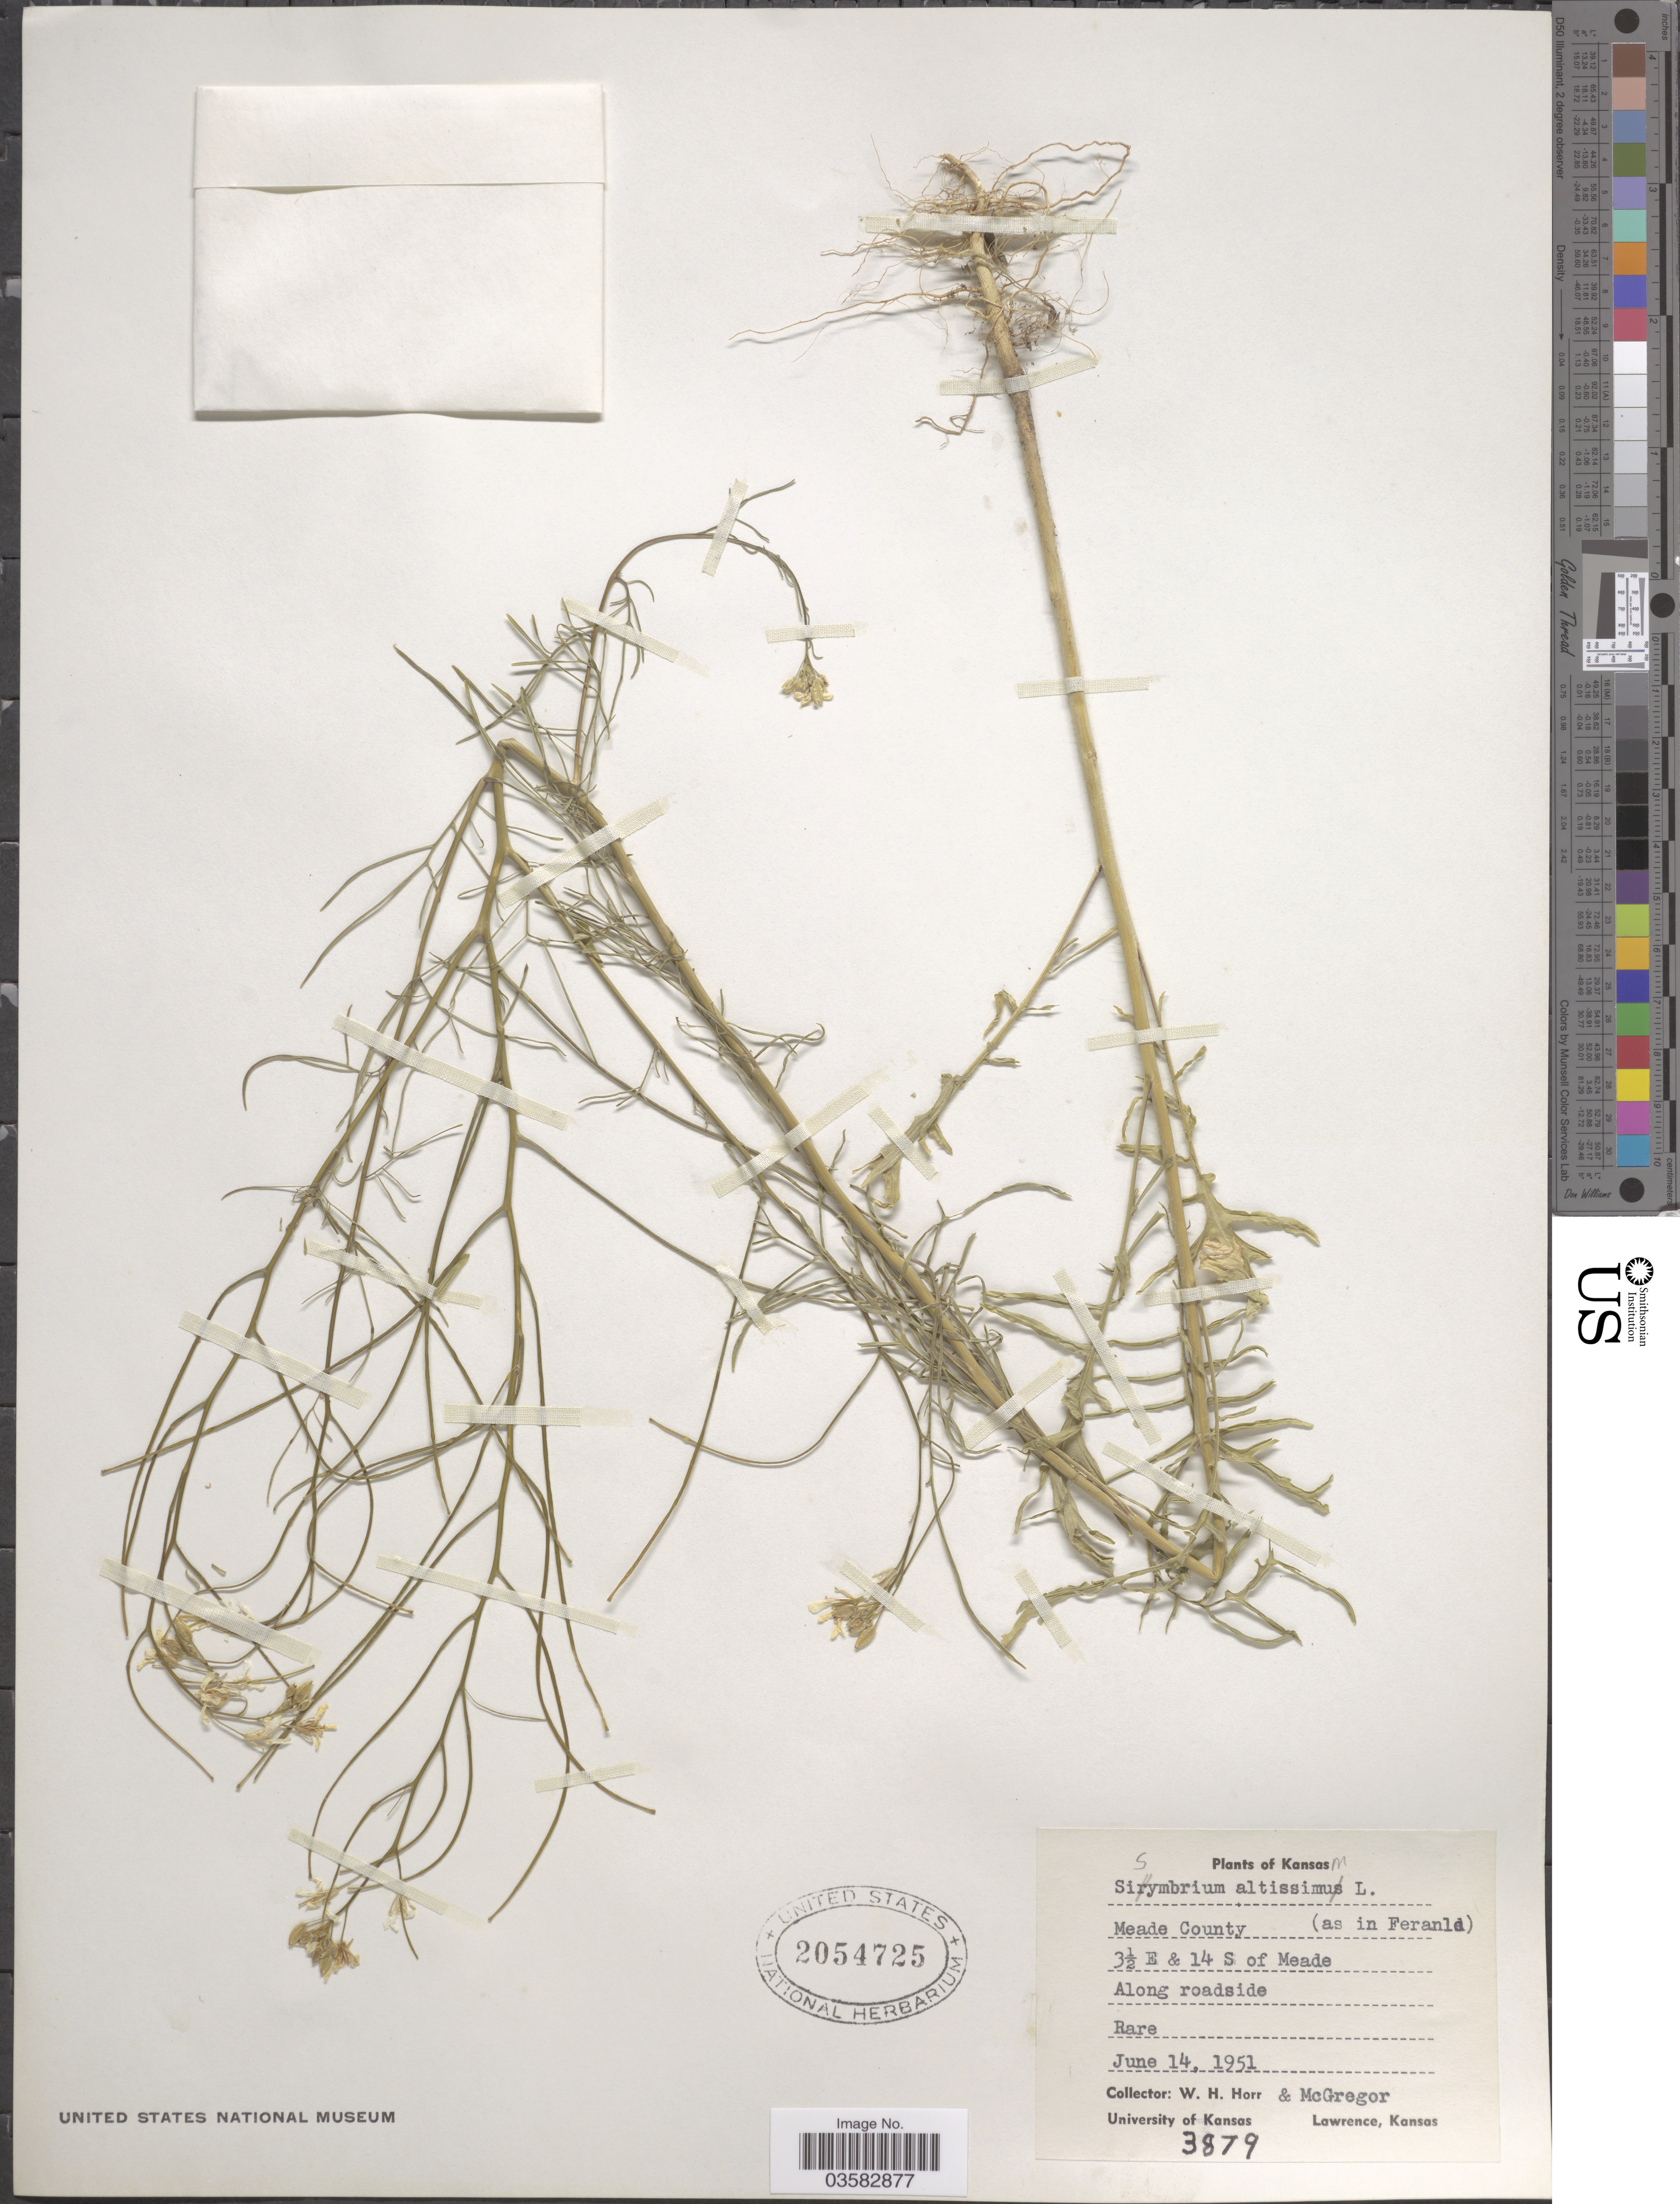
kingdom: Plantae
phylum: Tracheophyta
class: Magnoliopsida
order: Brassicales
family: Brassicaceae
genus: Sisymbrium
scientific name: Sisymbrium altissimum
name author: L.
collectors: W. H. Horr & -. McGregor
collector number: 3879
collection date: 1951-06-14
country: United States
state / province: Kansas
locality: Meade County (as in Fernald). 3½ E & 14 S of Meade.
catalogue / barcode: US 2054725